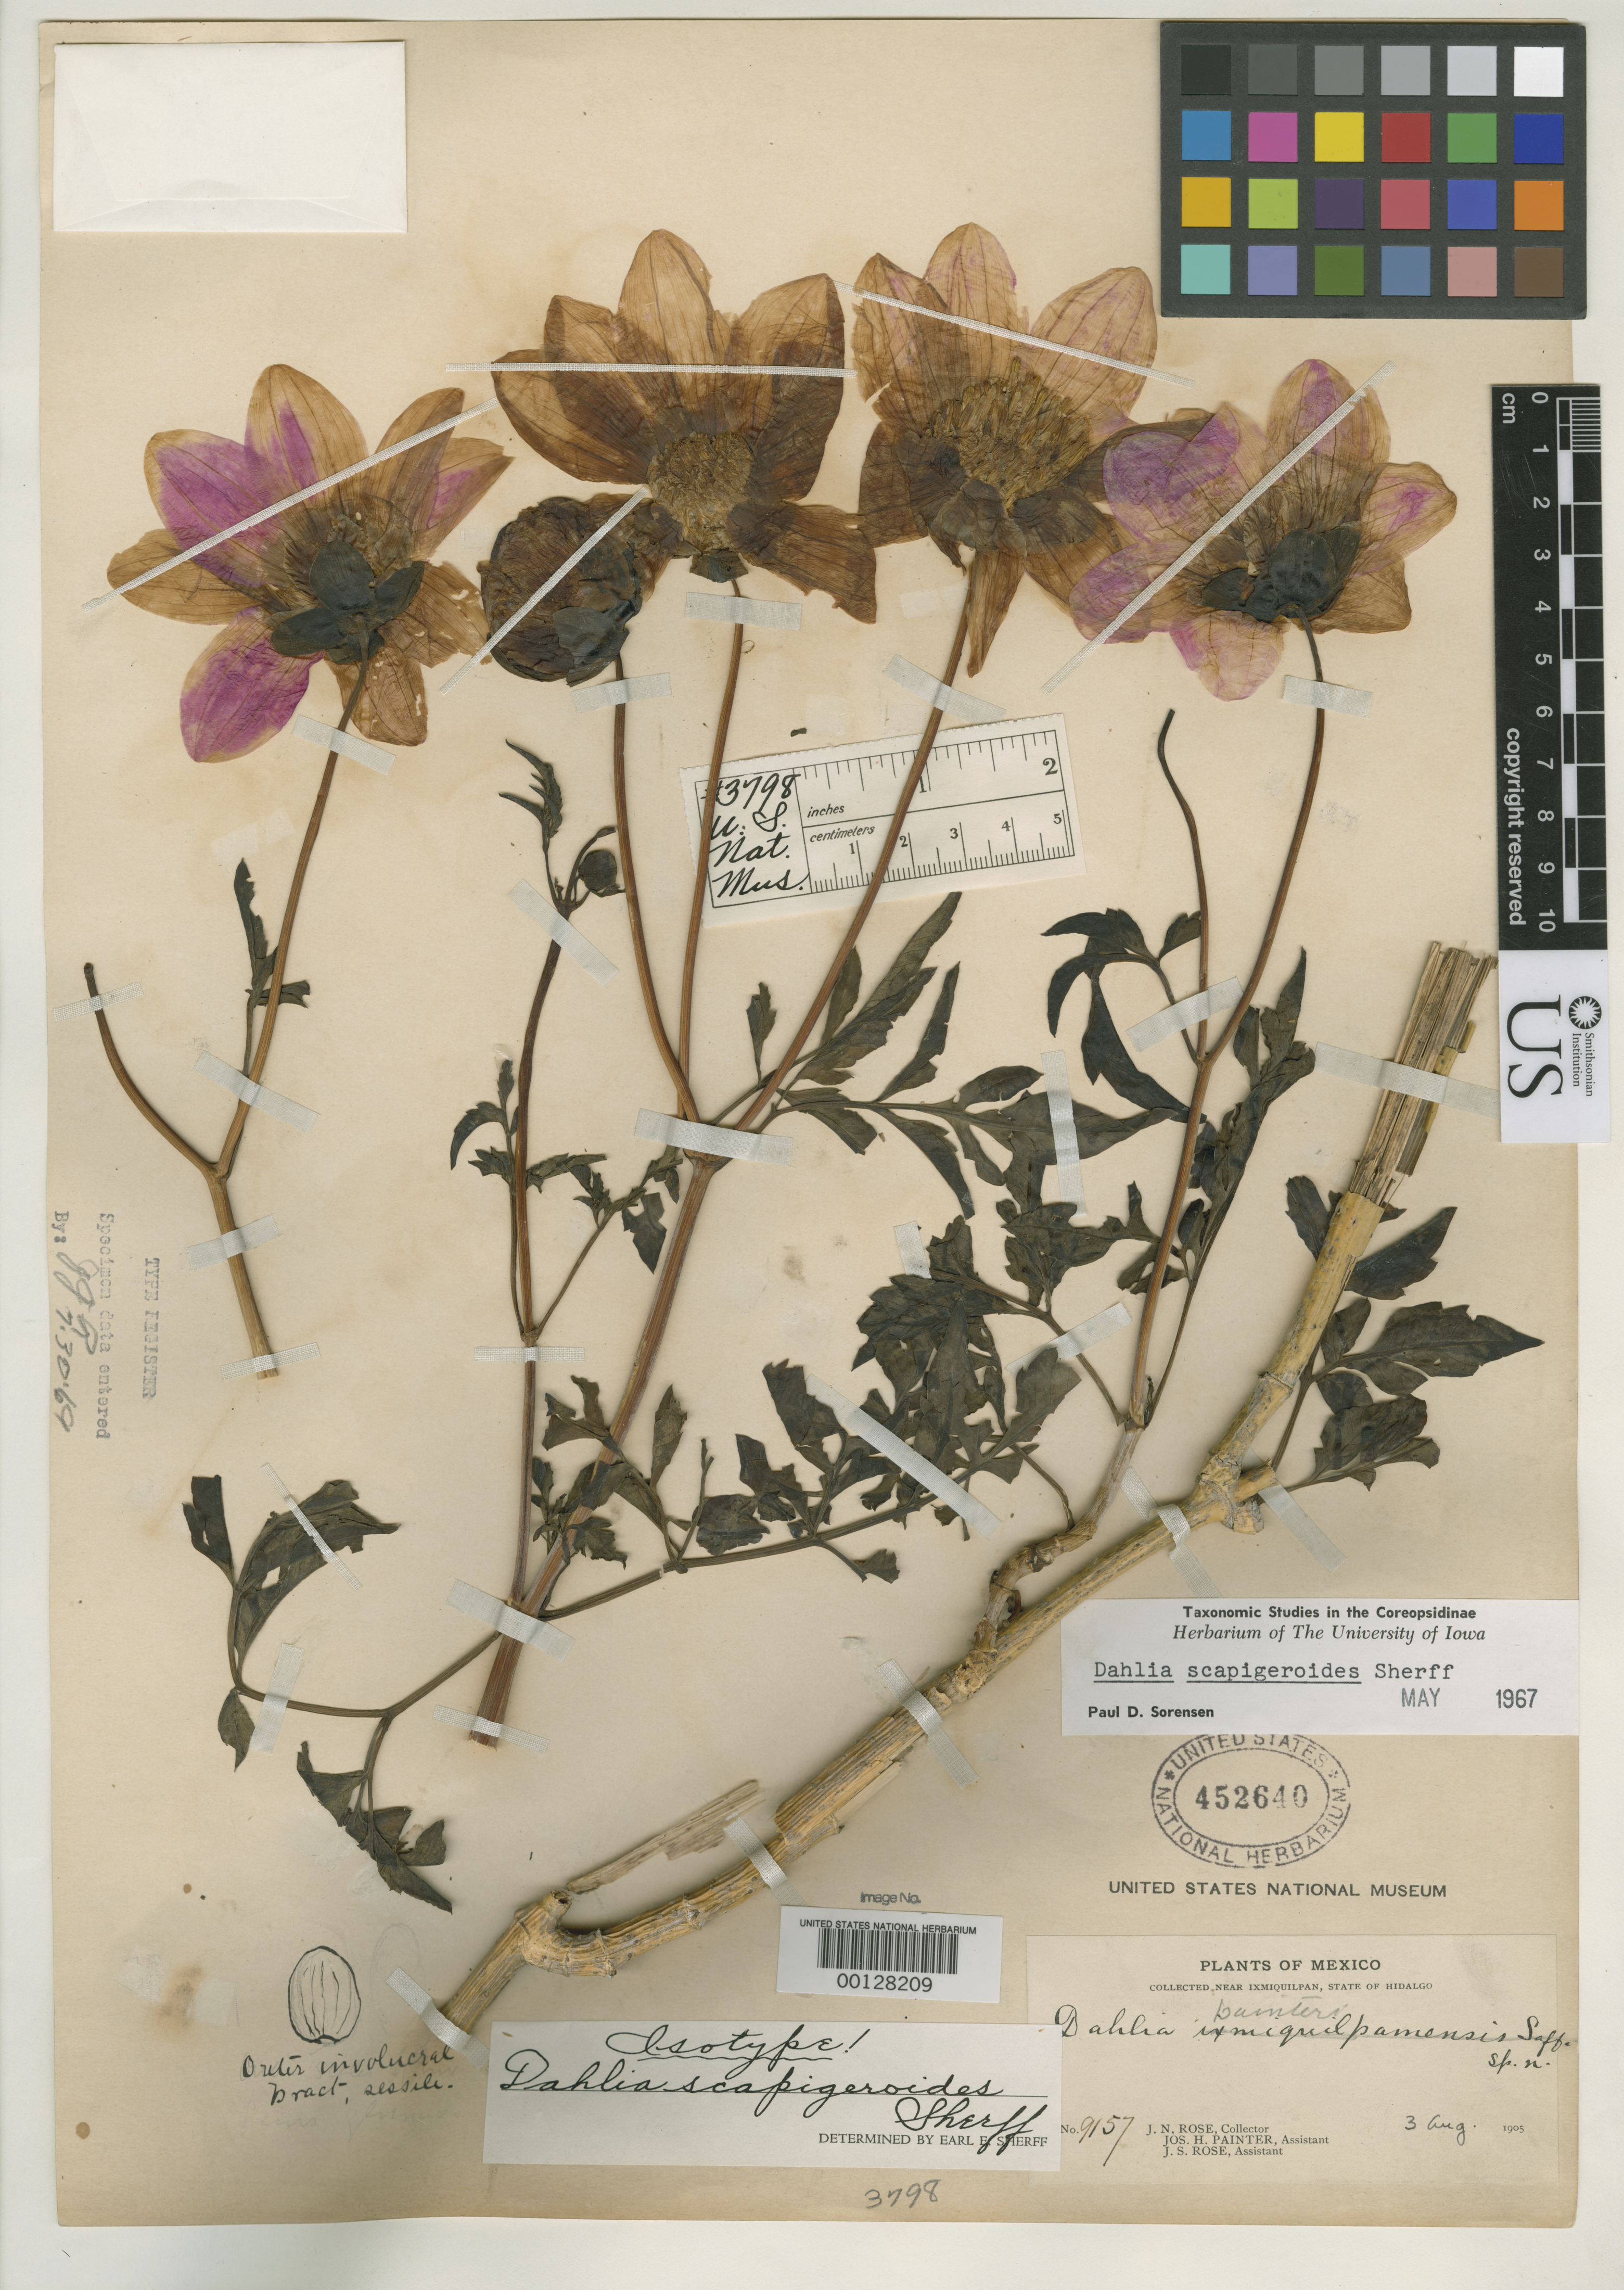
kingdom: Plantae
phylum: Tracheophyta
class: Magnoliopsida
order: Asterales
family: Asteraceae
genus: Dahlia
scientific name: Dahlia scapigeroides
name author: Sherff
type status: Isotype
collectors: J. N. Rose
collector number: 9157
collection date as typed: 03 Aug 1905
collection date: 1905-08-03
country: Mexico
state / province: Hidalgo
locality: Ixmiquilpan.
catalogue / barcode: US 452640